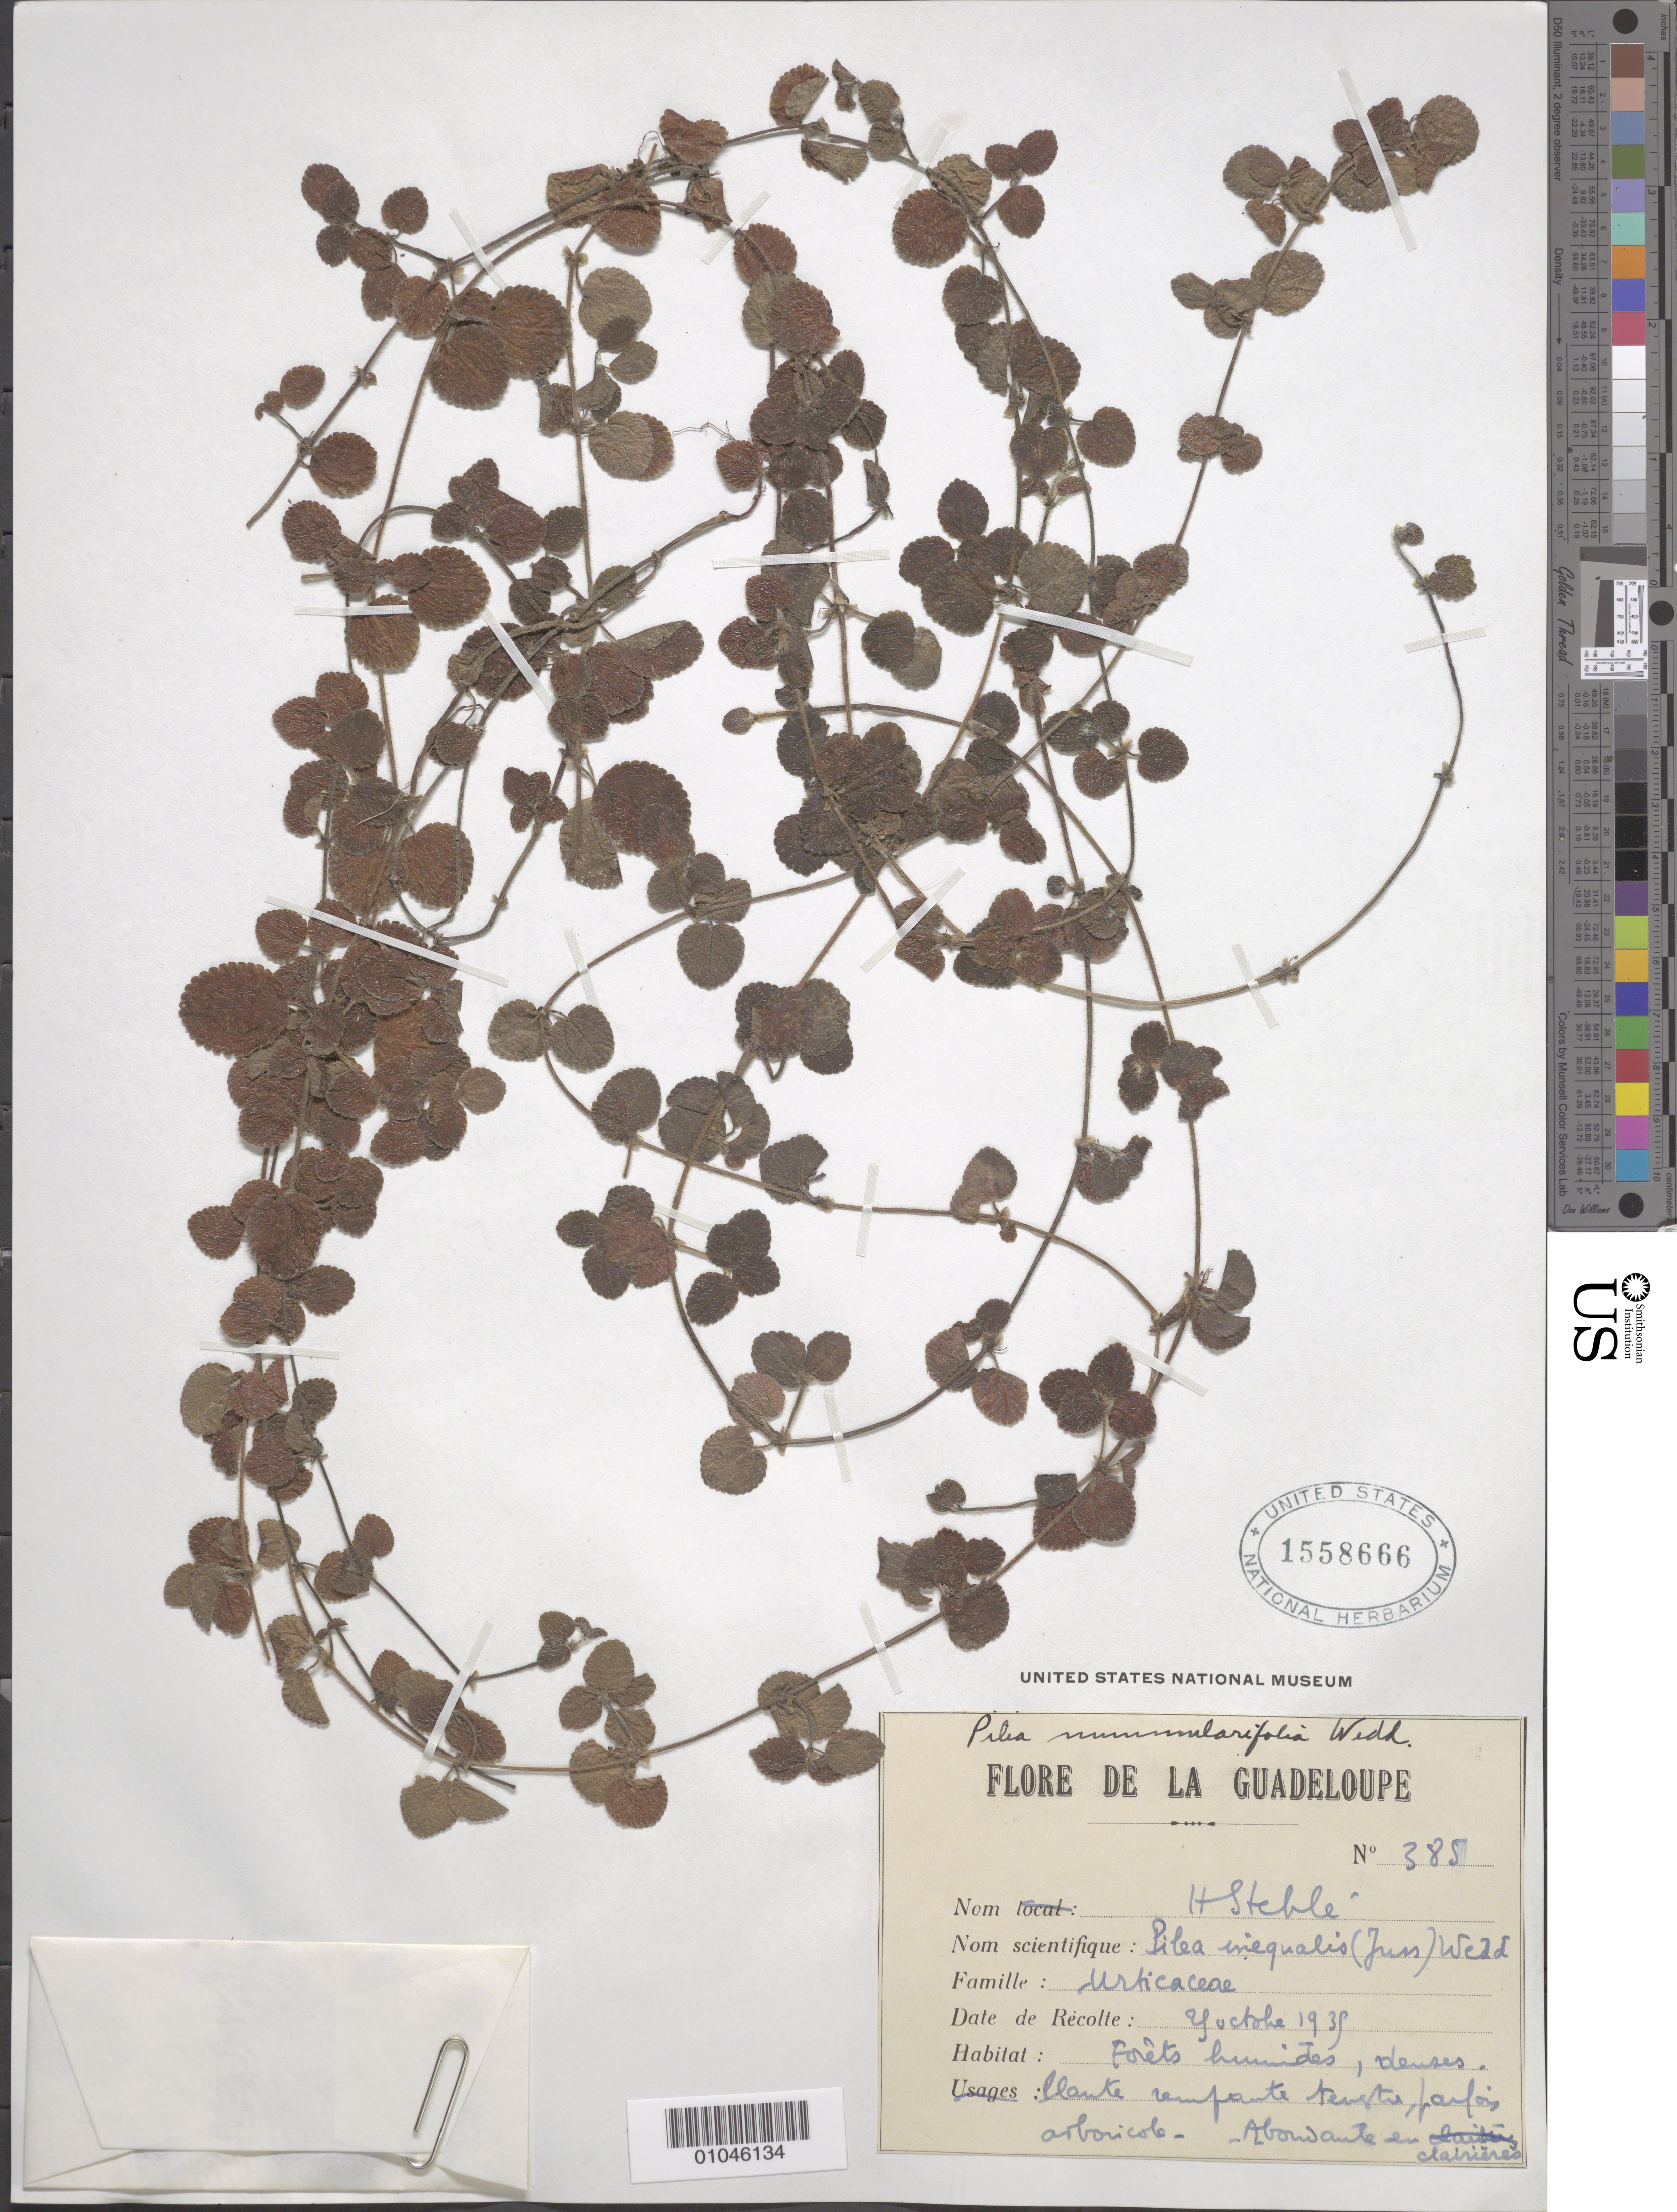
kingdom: Plantae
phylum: Tracheophyta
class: Magnoliopsida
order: Rosales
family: Urticaceae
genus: Pilea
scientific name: Pilea nummularifolia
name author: (Sw.) Wedd.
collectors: H. Stehlé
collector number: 385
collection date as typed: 04 Oct 1935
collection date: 1935-10-04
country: Guadeloupe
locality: Humid, dense forest.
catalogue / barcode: US 1558666